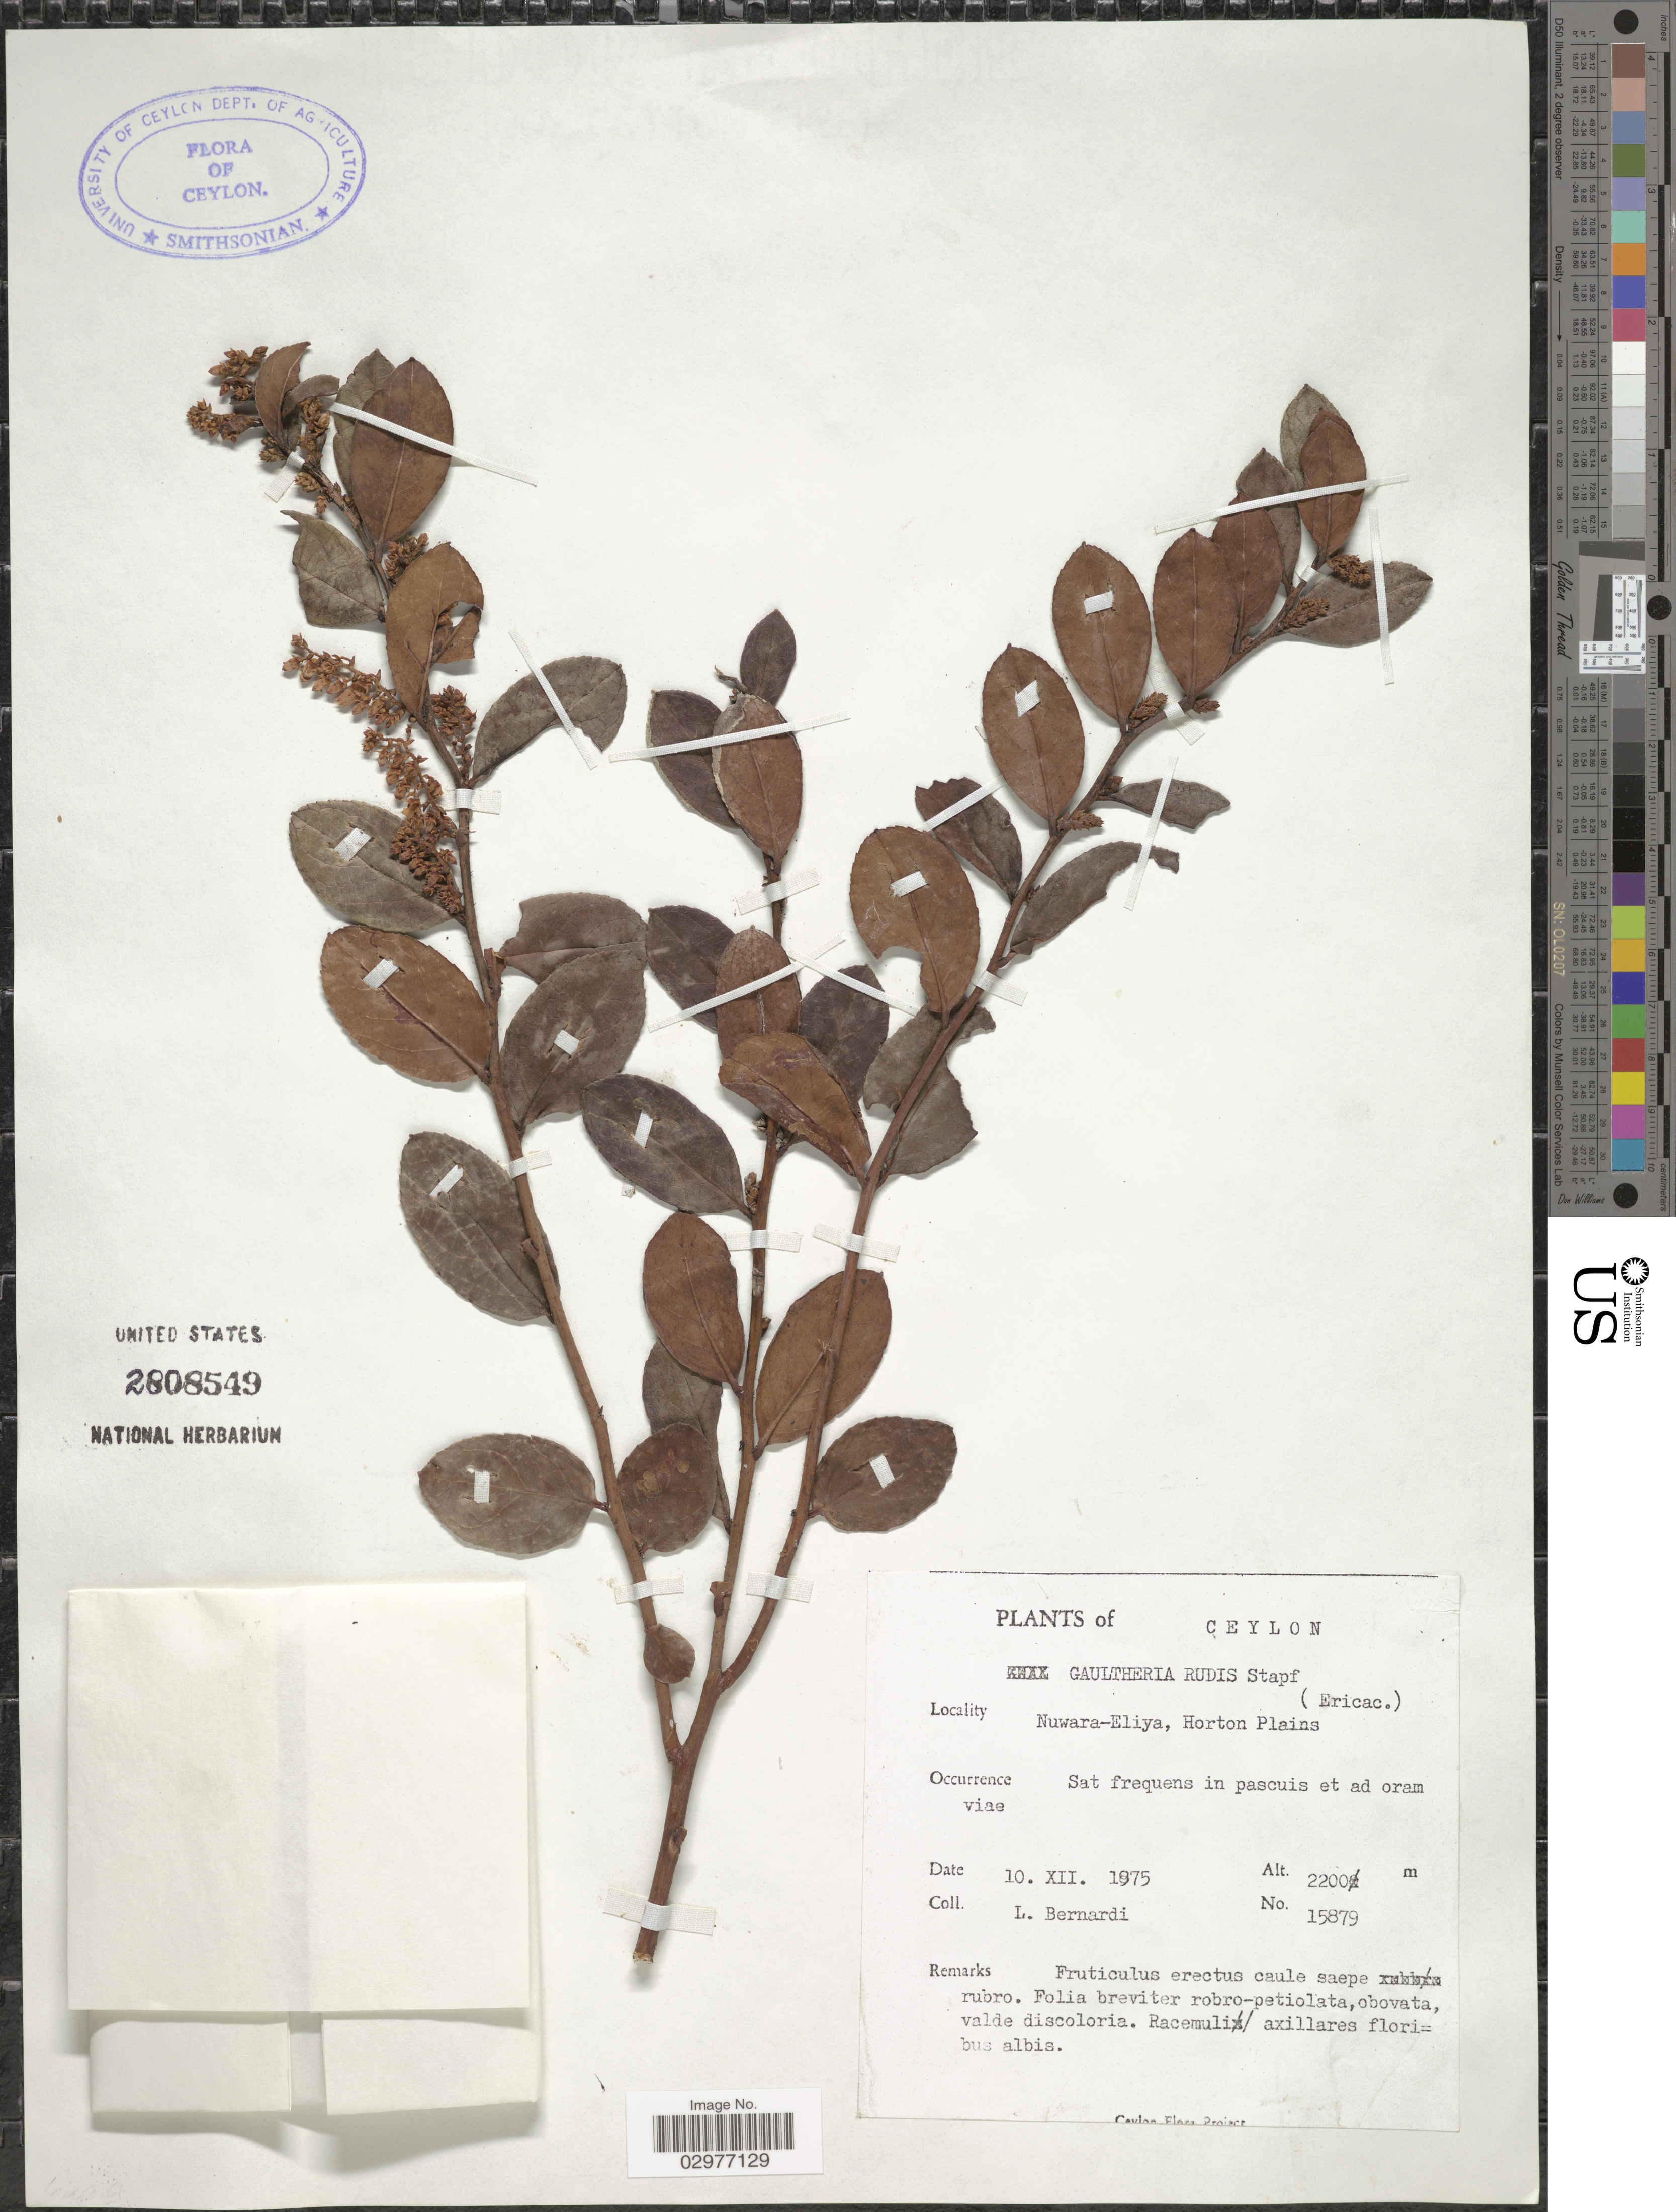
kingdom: Plantae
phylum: Tracheophyta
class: Magnoliopsida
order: Ericales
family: Ericaceae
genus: Gaultheria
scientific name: Gaultheria leschenaultii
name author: DC.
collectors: L. Bernardi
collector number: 15879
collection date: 1975-12-10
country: Sri Lanka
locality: Ceylon. Nuwara-Eliya, Horton Plains.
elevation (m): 2200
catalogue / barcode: US 2808549